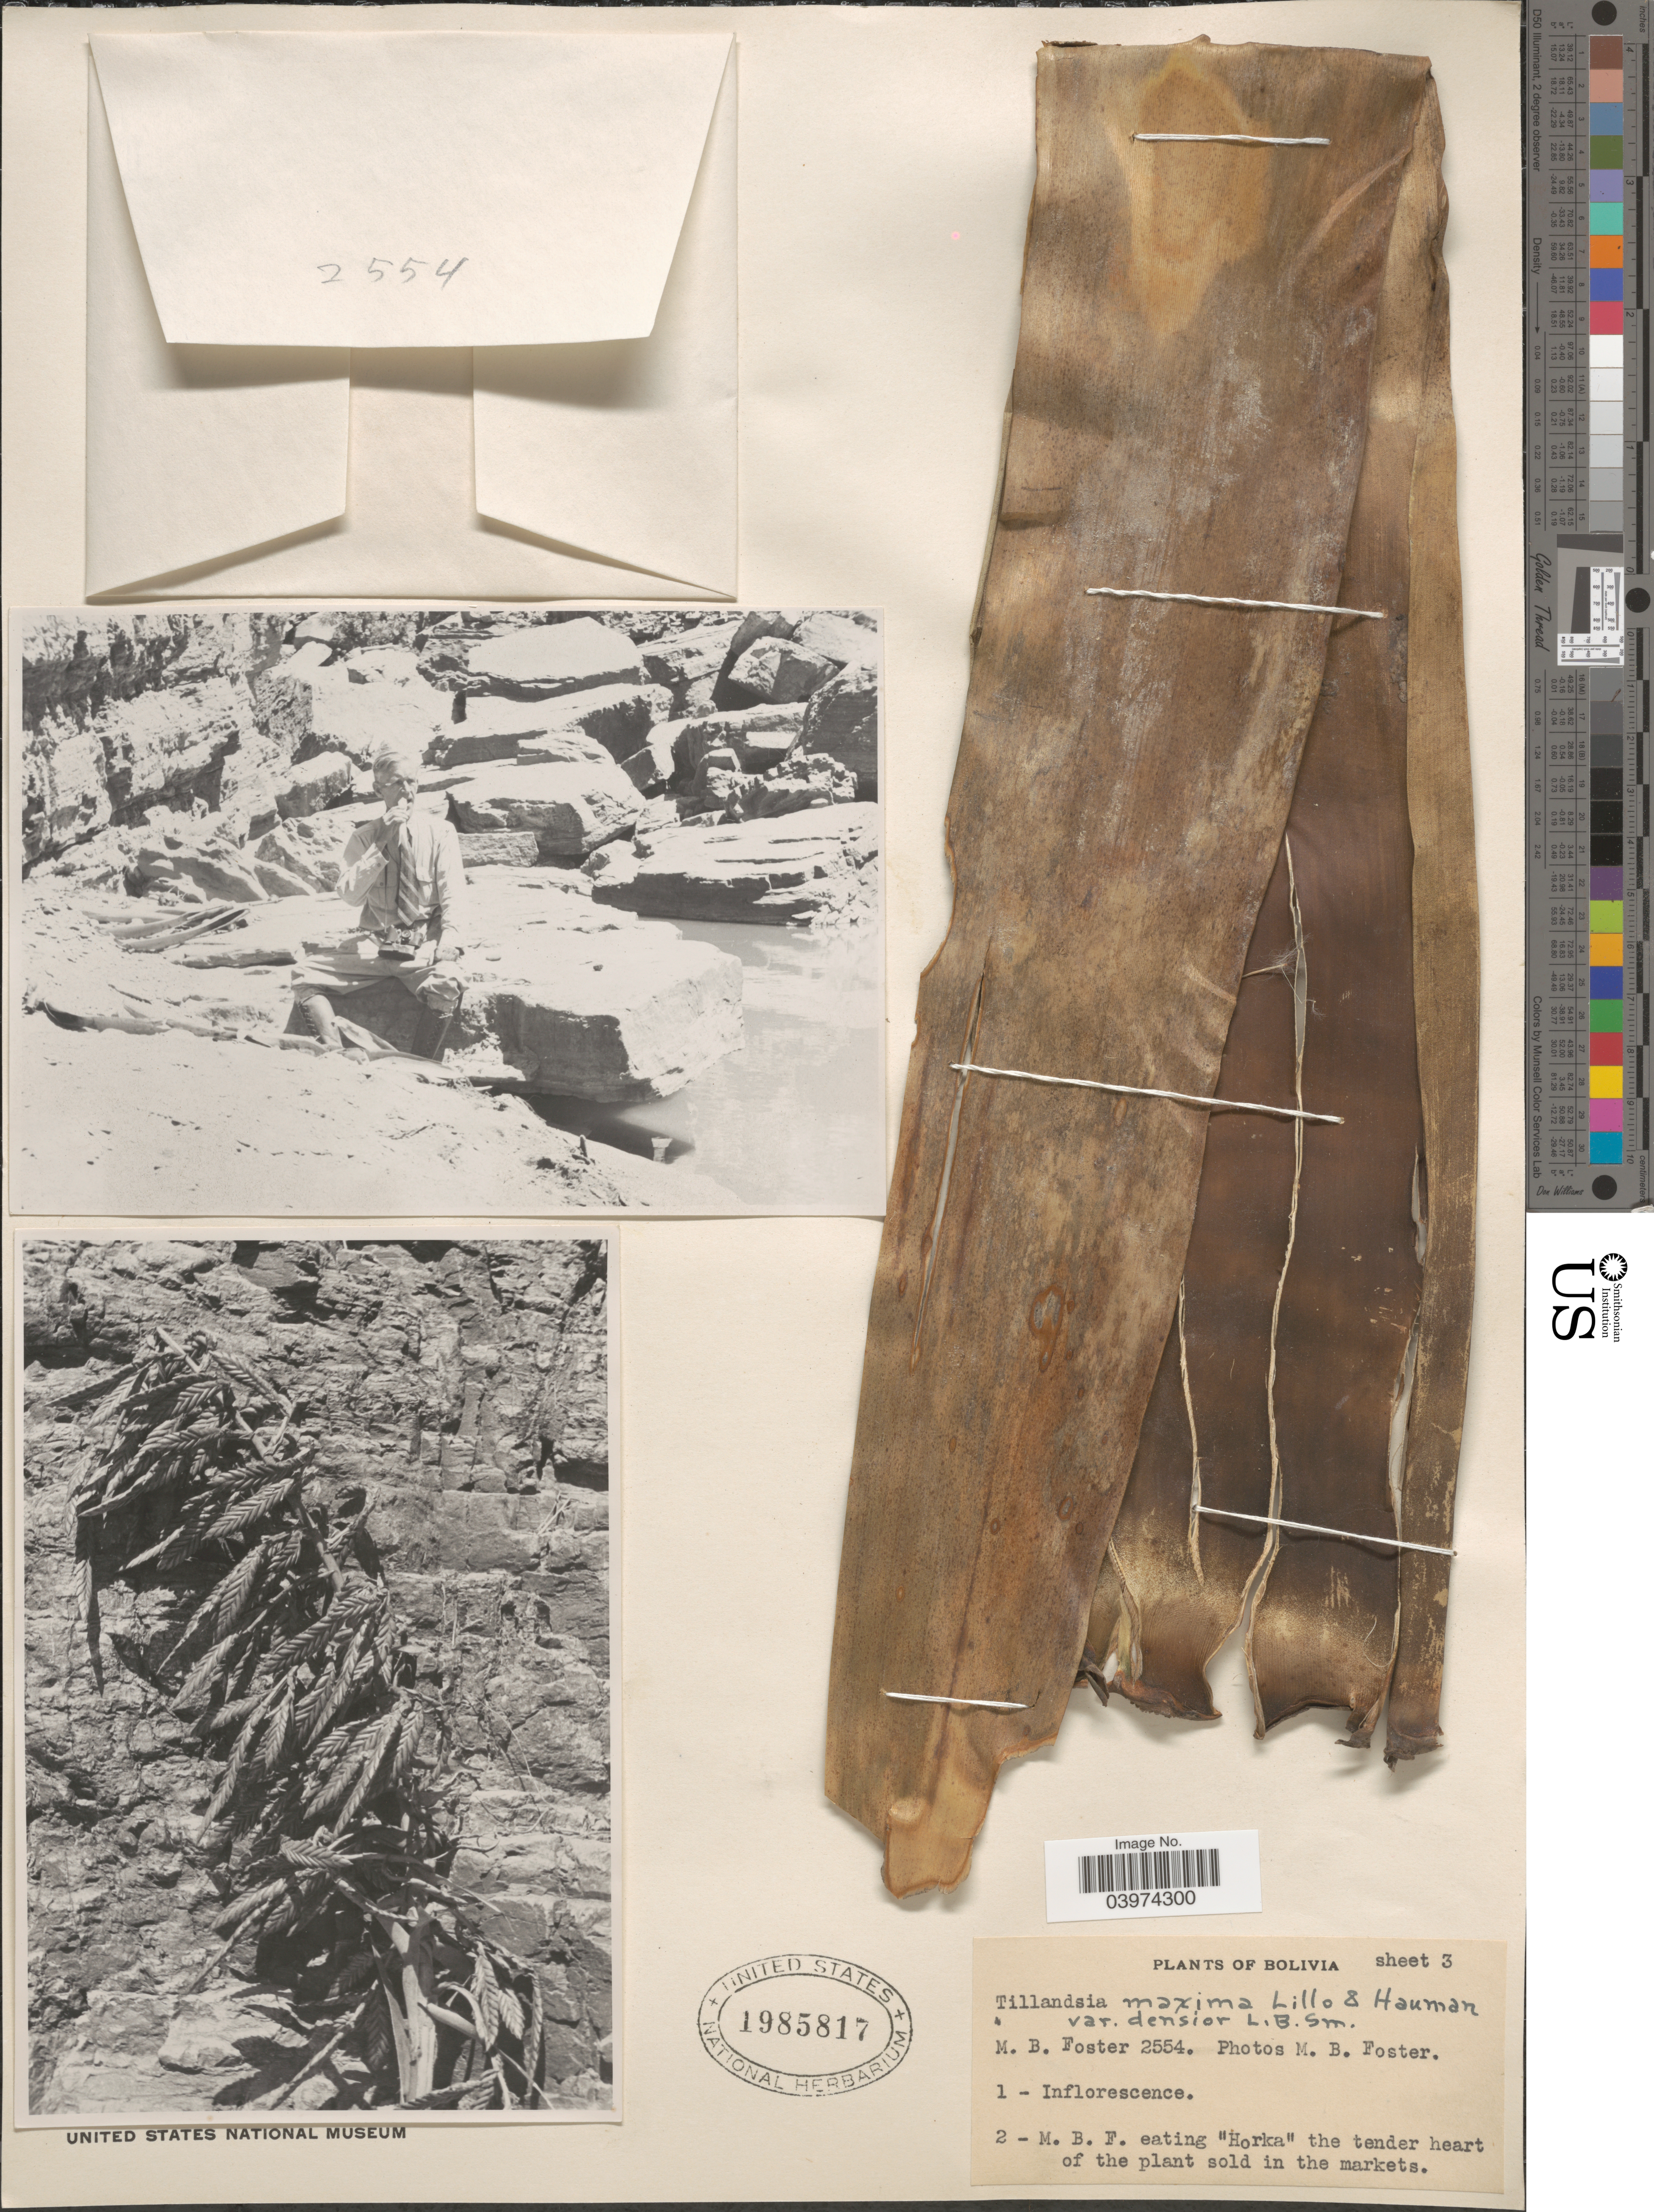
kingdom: Plantae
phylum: Tracheophyta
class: Liliopsida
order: Poales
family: Bromeliaceae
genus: Tillandsia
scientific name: Tillandsia rubella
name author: Baker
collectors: M. B. Foster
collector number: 2554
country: Bolivia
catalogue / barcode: US 1985817